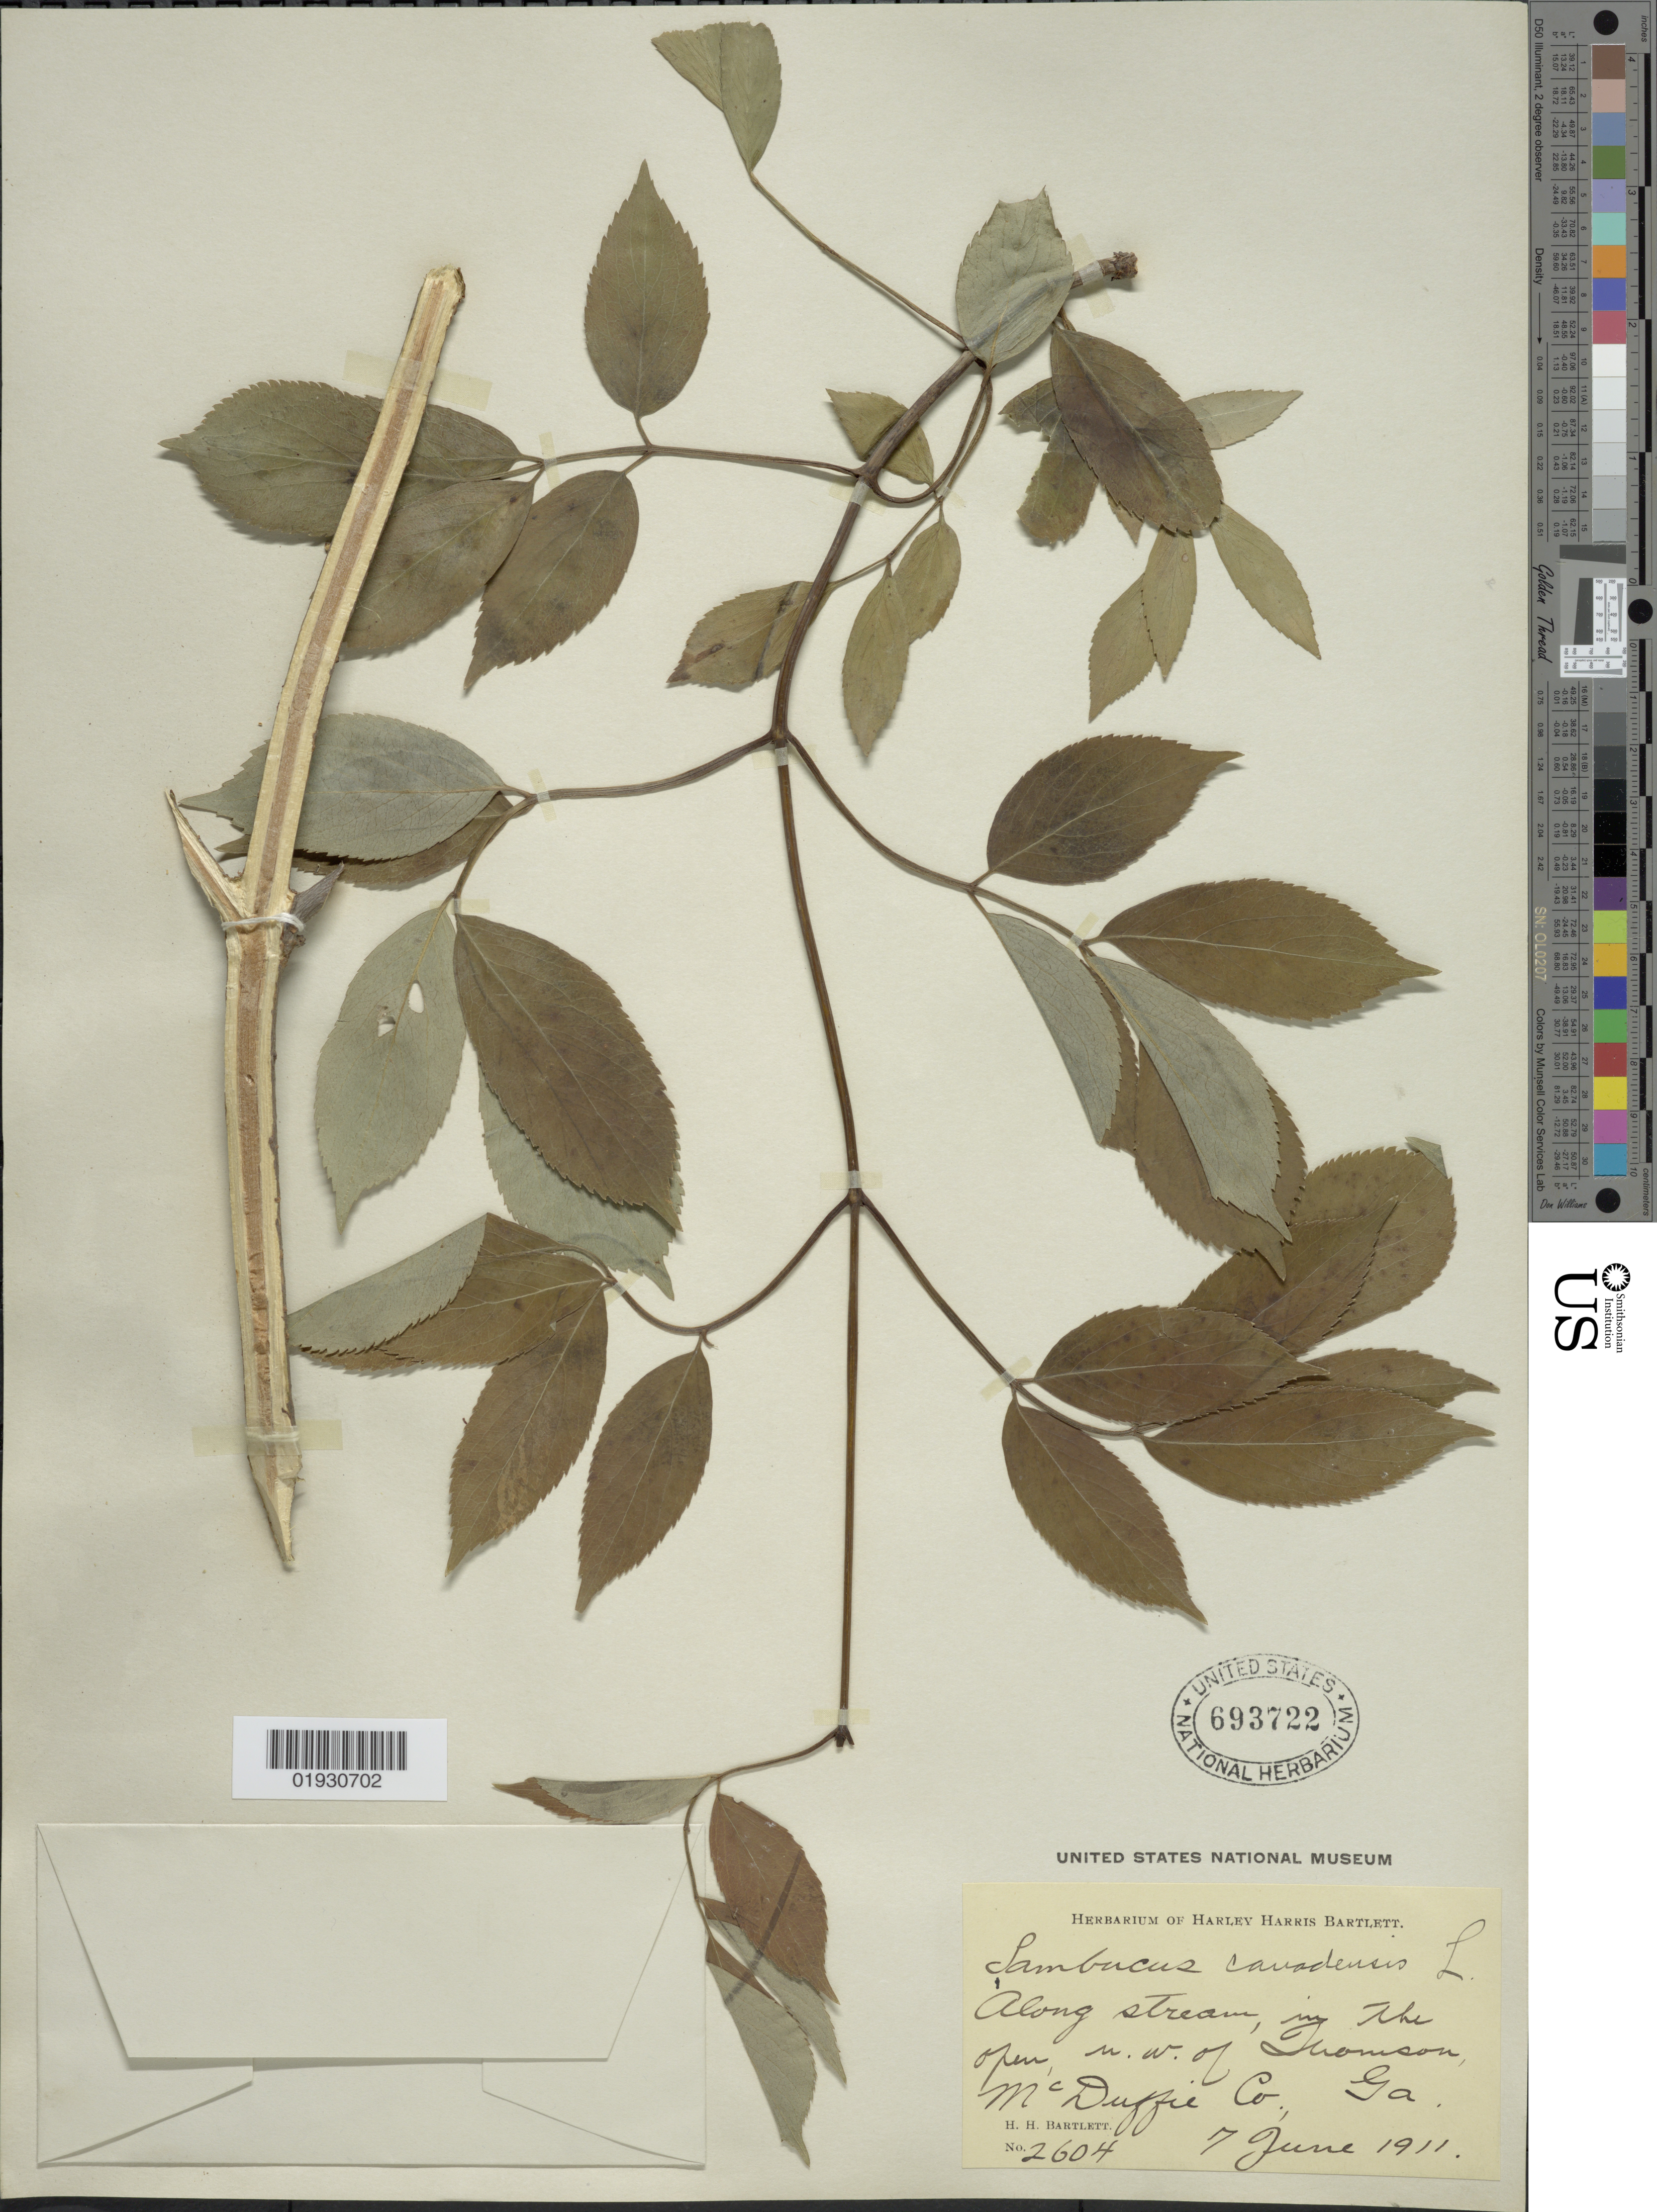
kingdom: Plantae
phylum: Tracheophyta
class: Magnoliopsida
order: Dipsacales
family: Viburnaceae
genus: Sambucus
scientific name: Sambucus canadensis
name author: L.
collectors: H. H. Bartlett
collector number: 2604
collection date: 1911-06-07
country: United States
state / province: Georgia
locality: Along stream, in the open n.w. of Thomson, McDuffie Co., Ga.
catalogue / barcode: US 693722